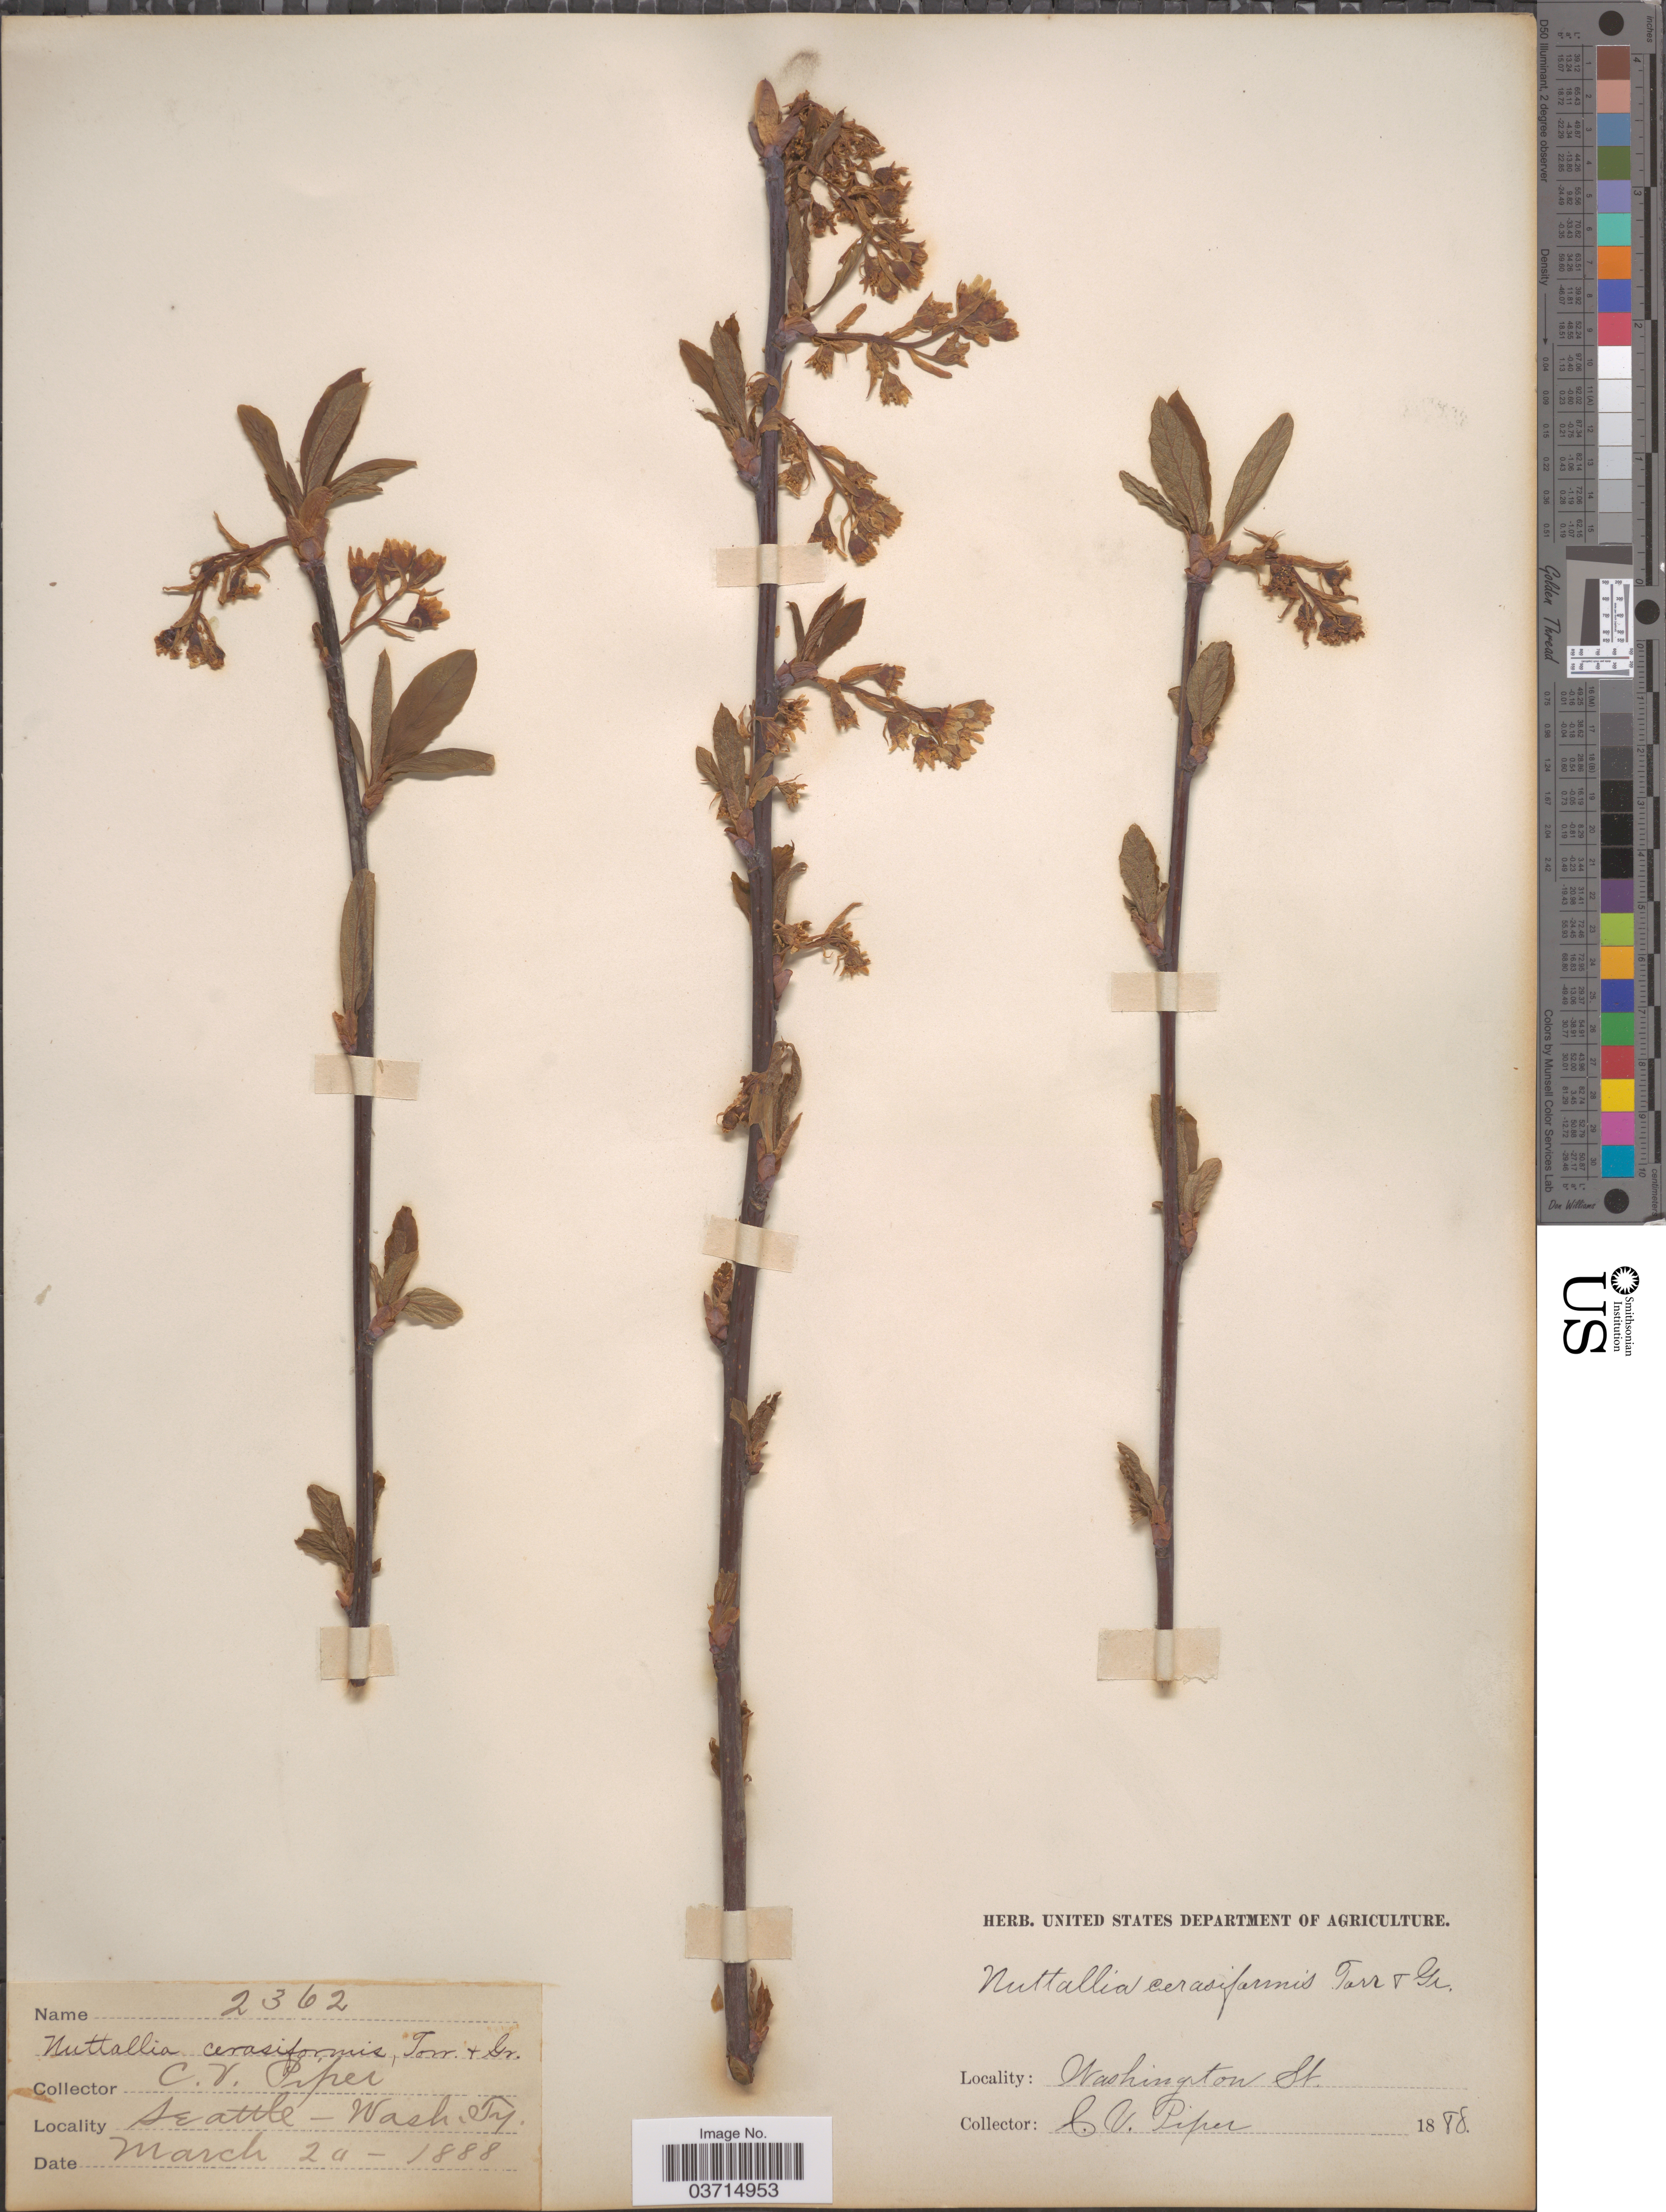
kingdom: Plantae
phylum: Tracheophyta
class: Magnoliopsida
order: Rosales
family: Rosaceae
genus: Oemleria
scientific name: Oemleria cerasiformis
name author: (Torr. & A. Gray ex Hook. & Arn.) J.W. Landon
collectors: C. V. Piper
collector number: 2362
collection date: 1888-03-20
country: United States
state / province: Washington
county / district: King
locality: Seattle.